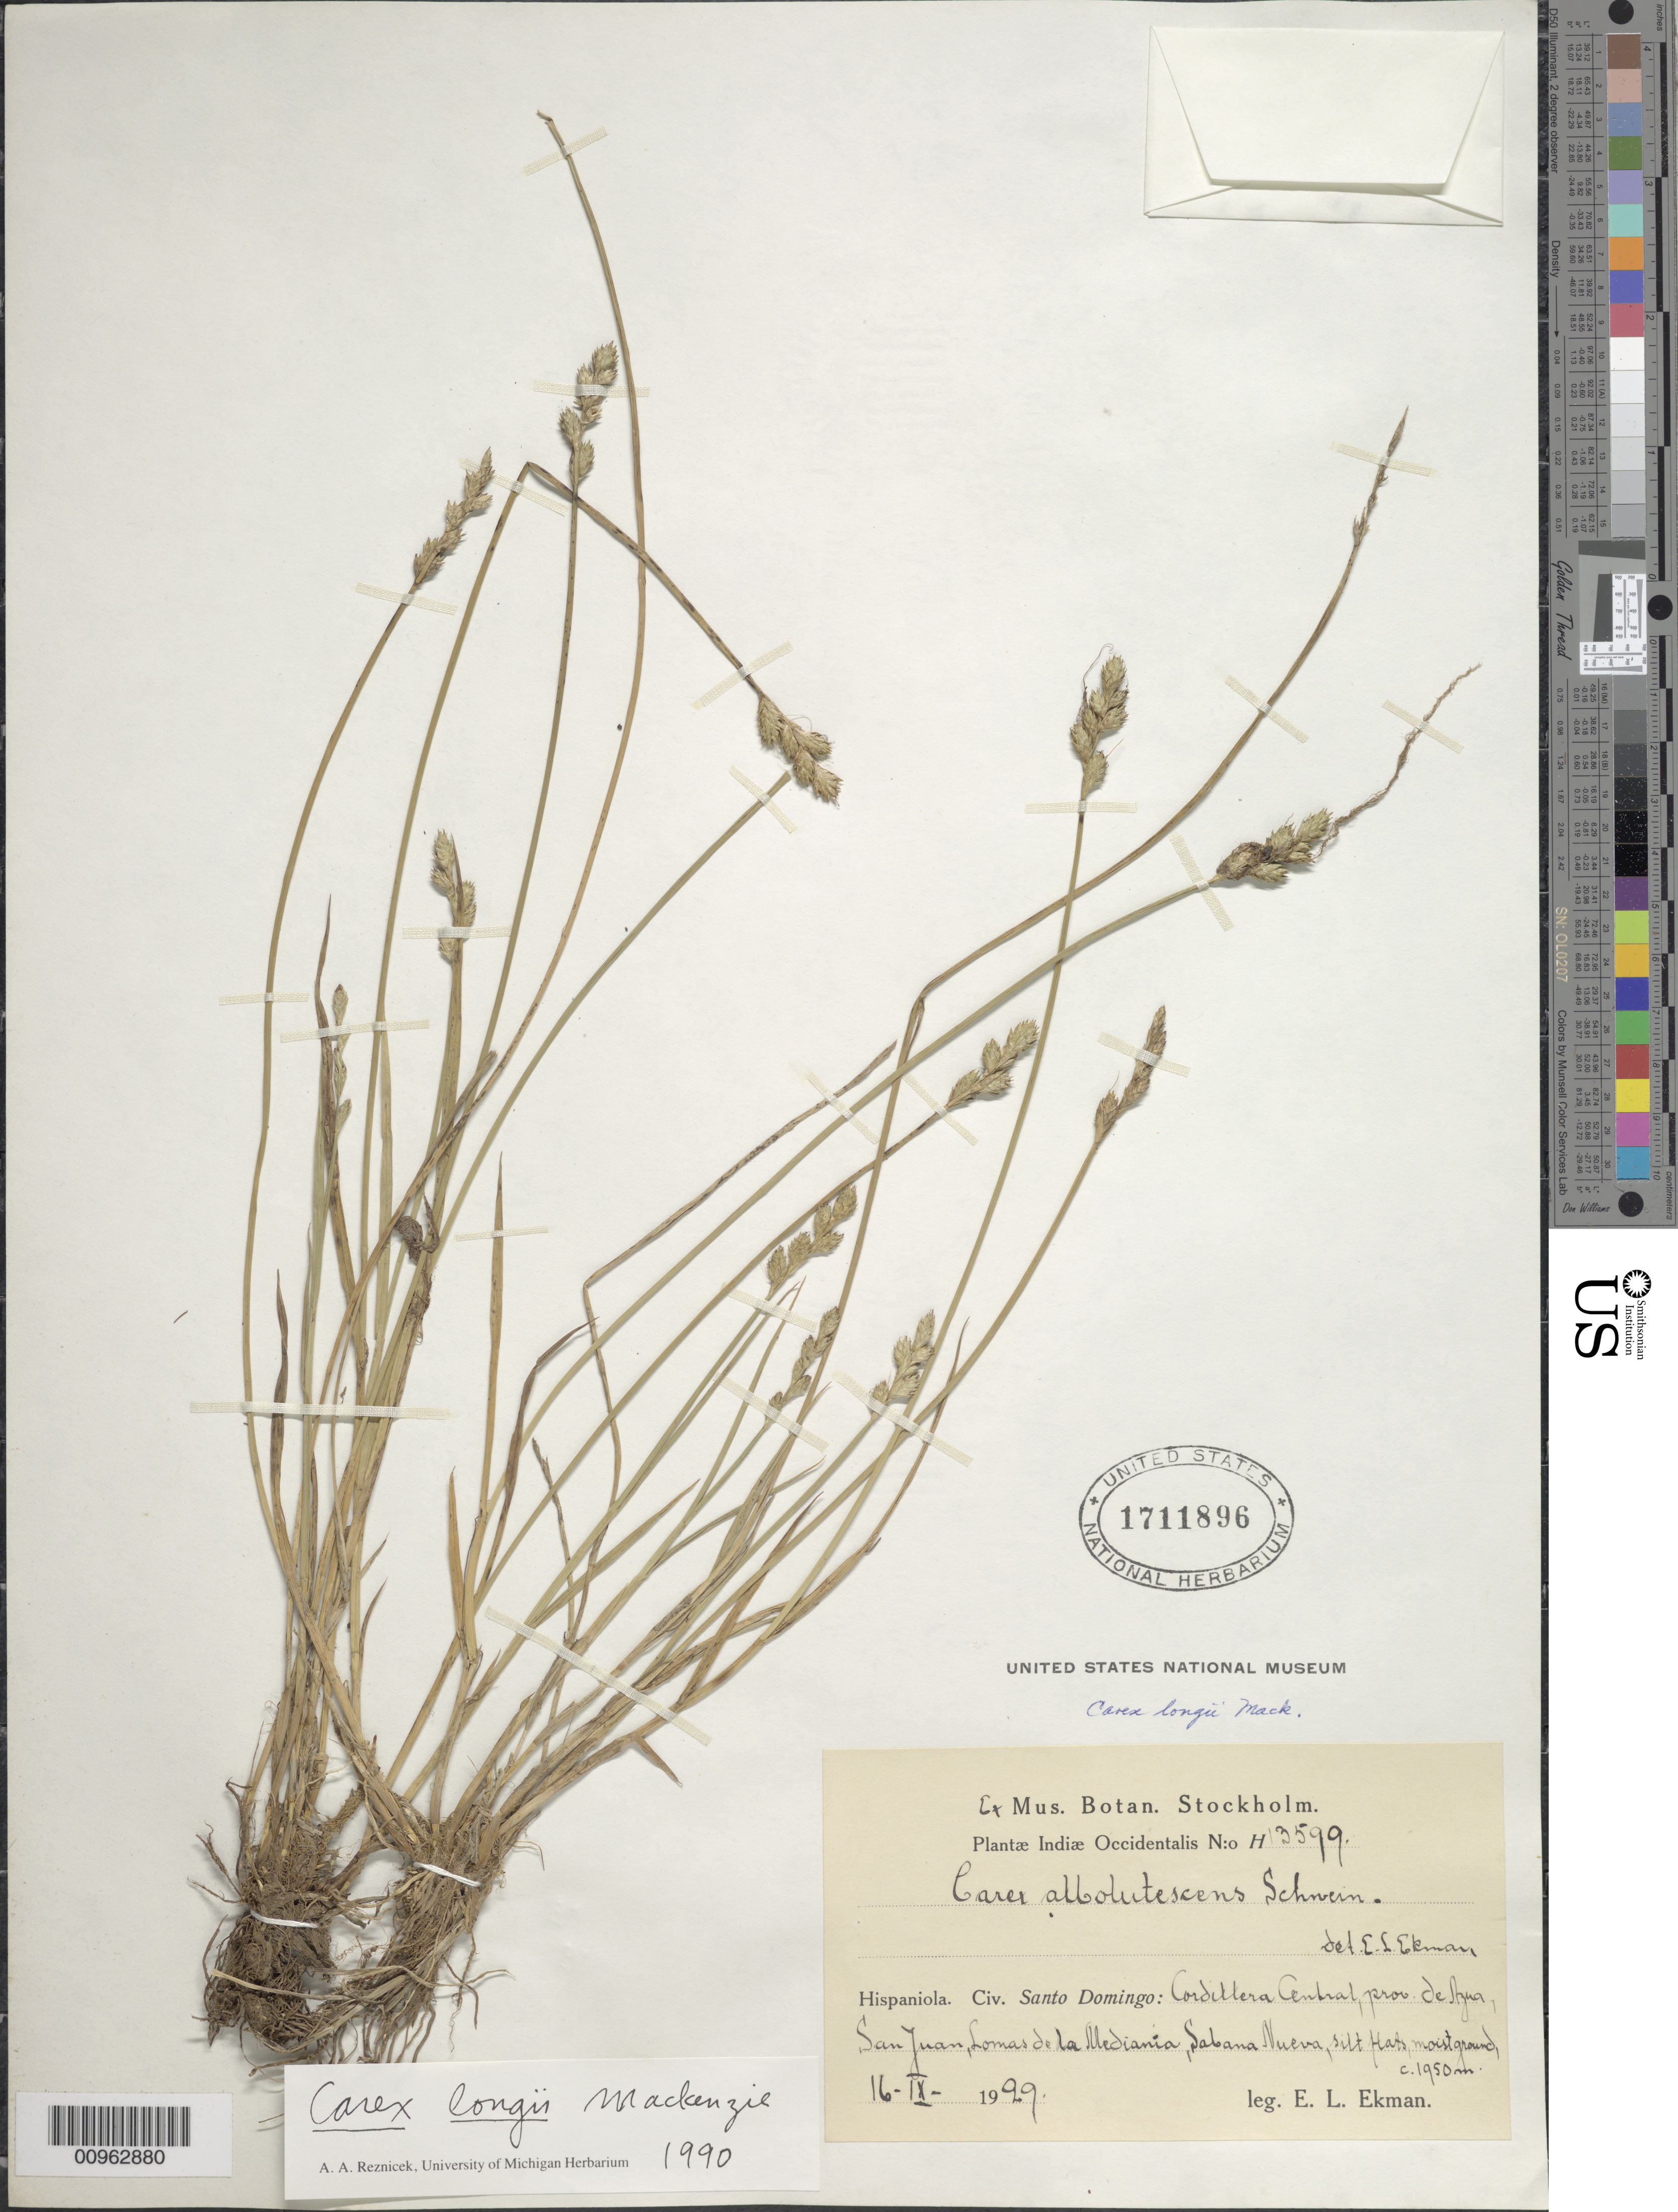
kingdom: Plantae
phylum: Tracheophyta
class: Liliopsida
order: Poales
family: Cyperaceae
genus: Carex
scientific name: Carex longii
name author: Mack.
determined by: Reznicek, A. A.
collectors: E. L. Ekman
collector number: H 13599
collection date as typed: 16 Sep 1929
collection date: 1929-09-16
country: Dominican Republic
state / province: Azua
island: Hispaniola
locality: Cordillera Central, San Juan, Lomas del Medianía, Sabana Nueva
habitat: Silt flats, moist ground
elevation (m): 1950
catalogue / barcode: US 1711896